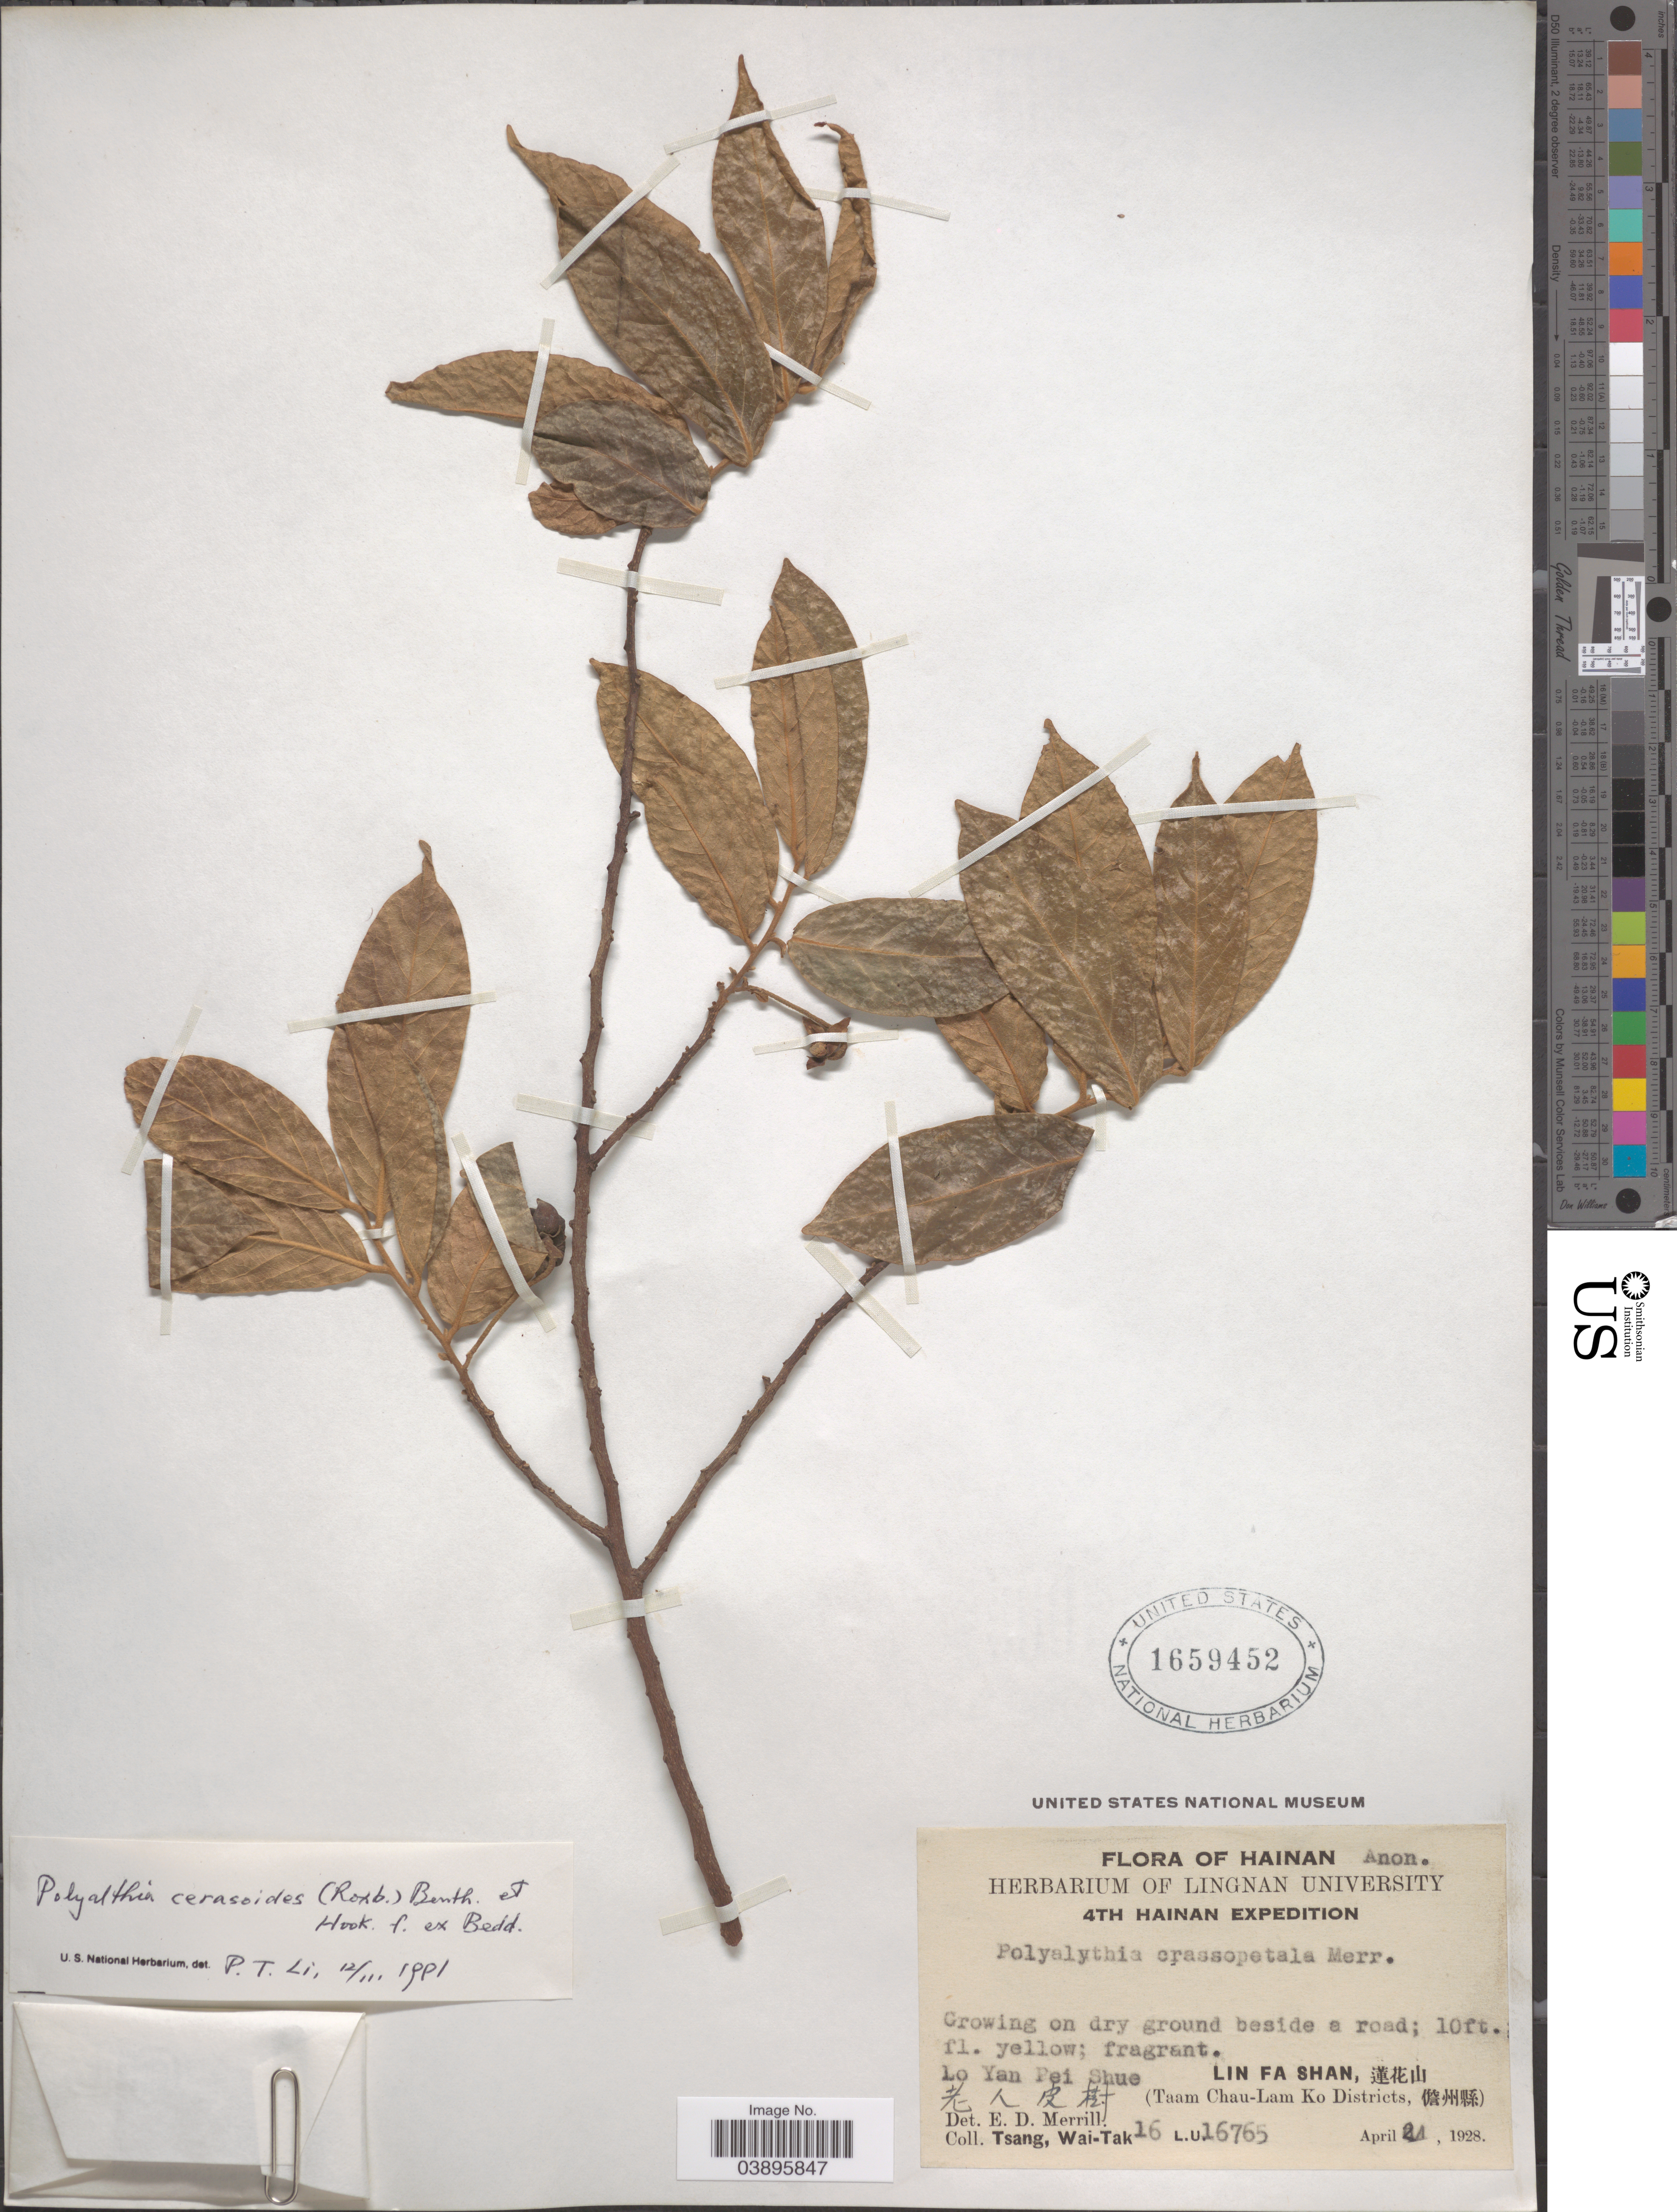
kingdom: Plantae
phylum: Tracheophyta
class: Magnoliopsida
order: Magnoliales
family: Annonaceae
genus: Polyalthia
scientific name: Polyalthia crassipetala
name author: Merr.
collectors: W. T. Tsang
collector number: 16L.U.16765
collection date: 1928-04-21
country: China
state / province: Hainan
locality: Lo Yan Pei Shue. X. Lin Fa Shan, X. (Taam Chau-Lam Ko Districts, X).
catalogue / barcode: US 1659452